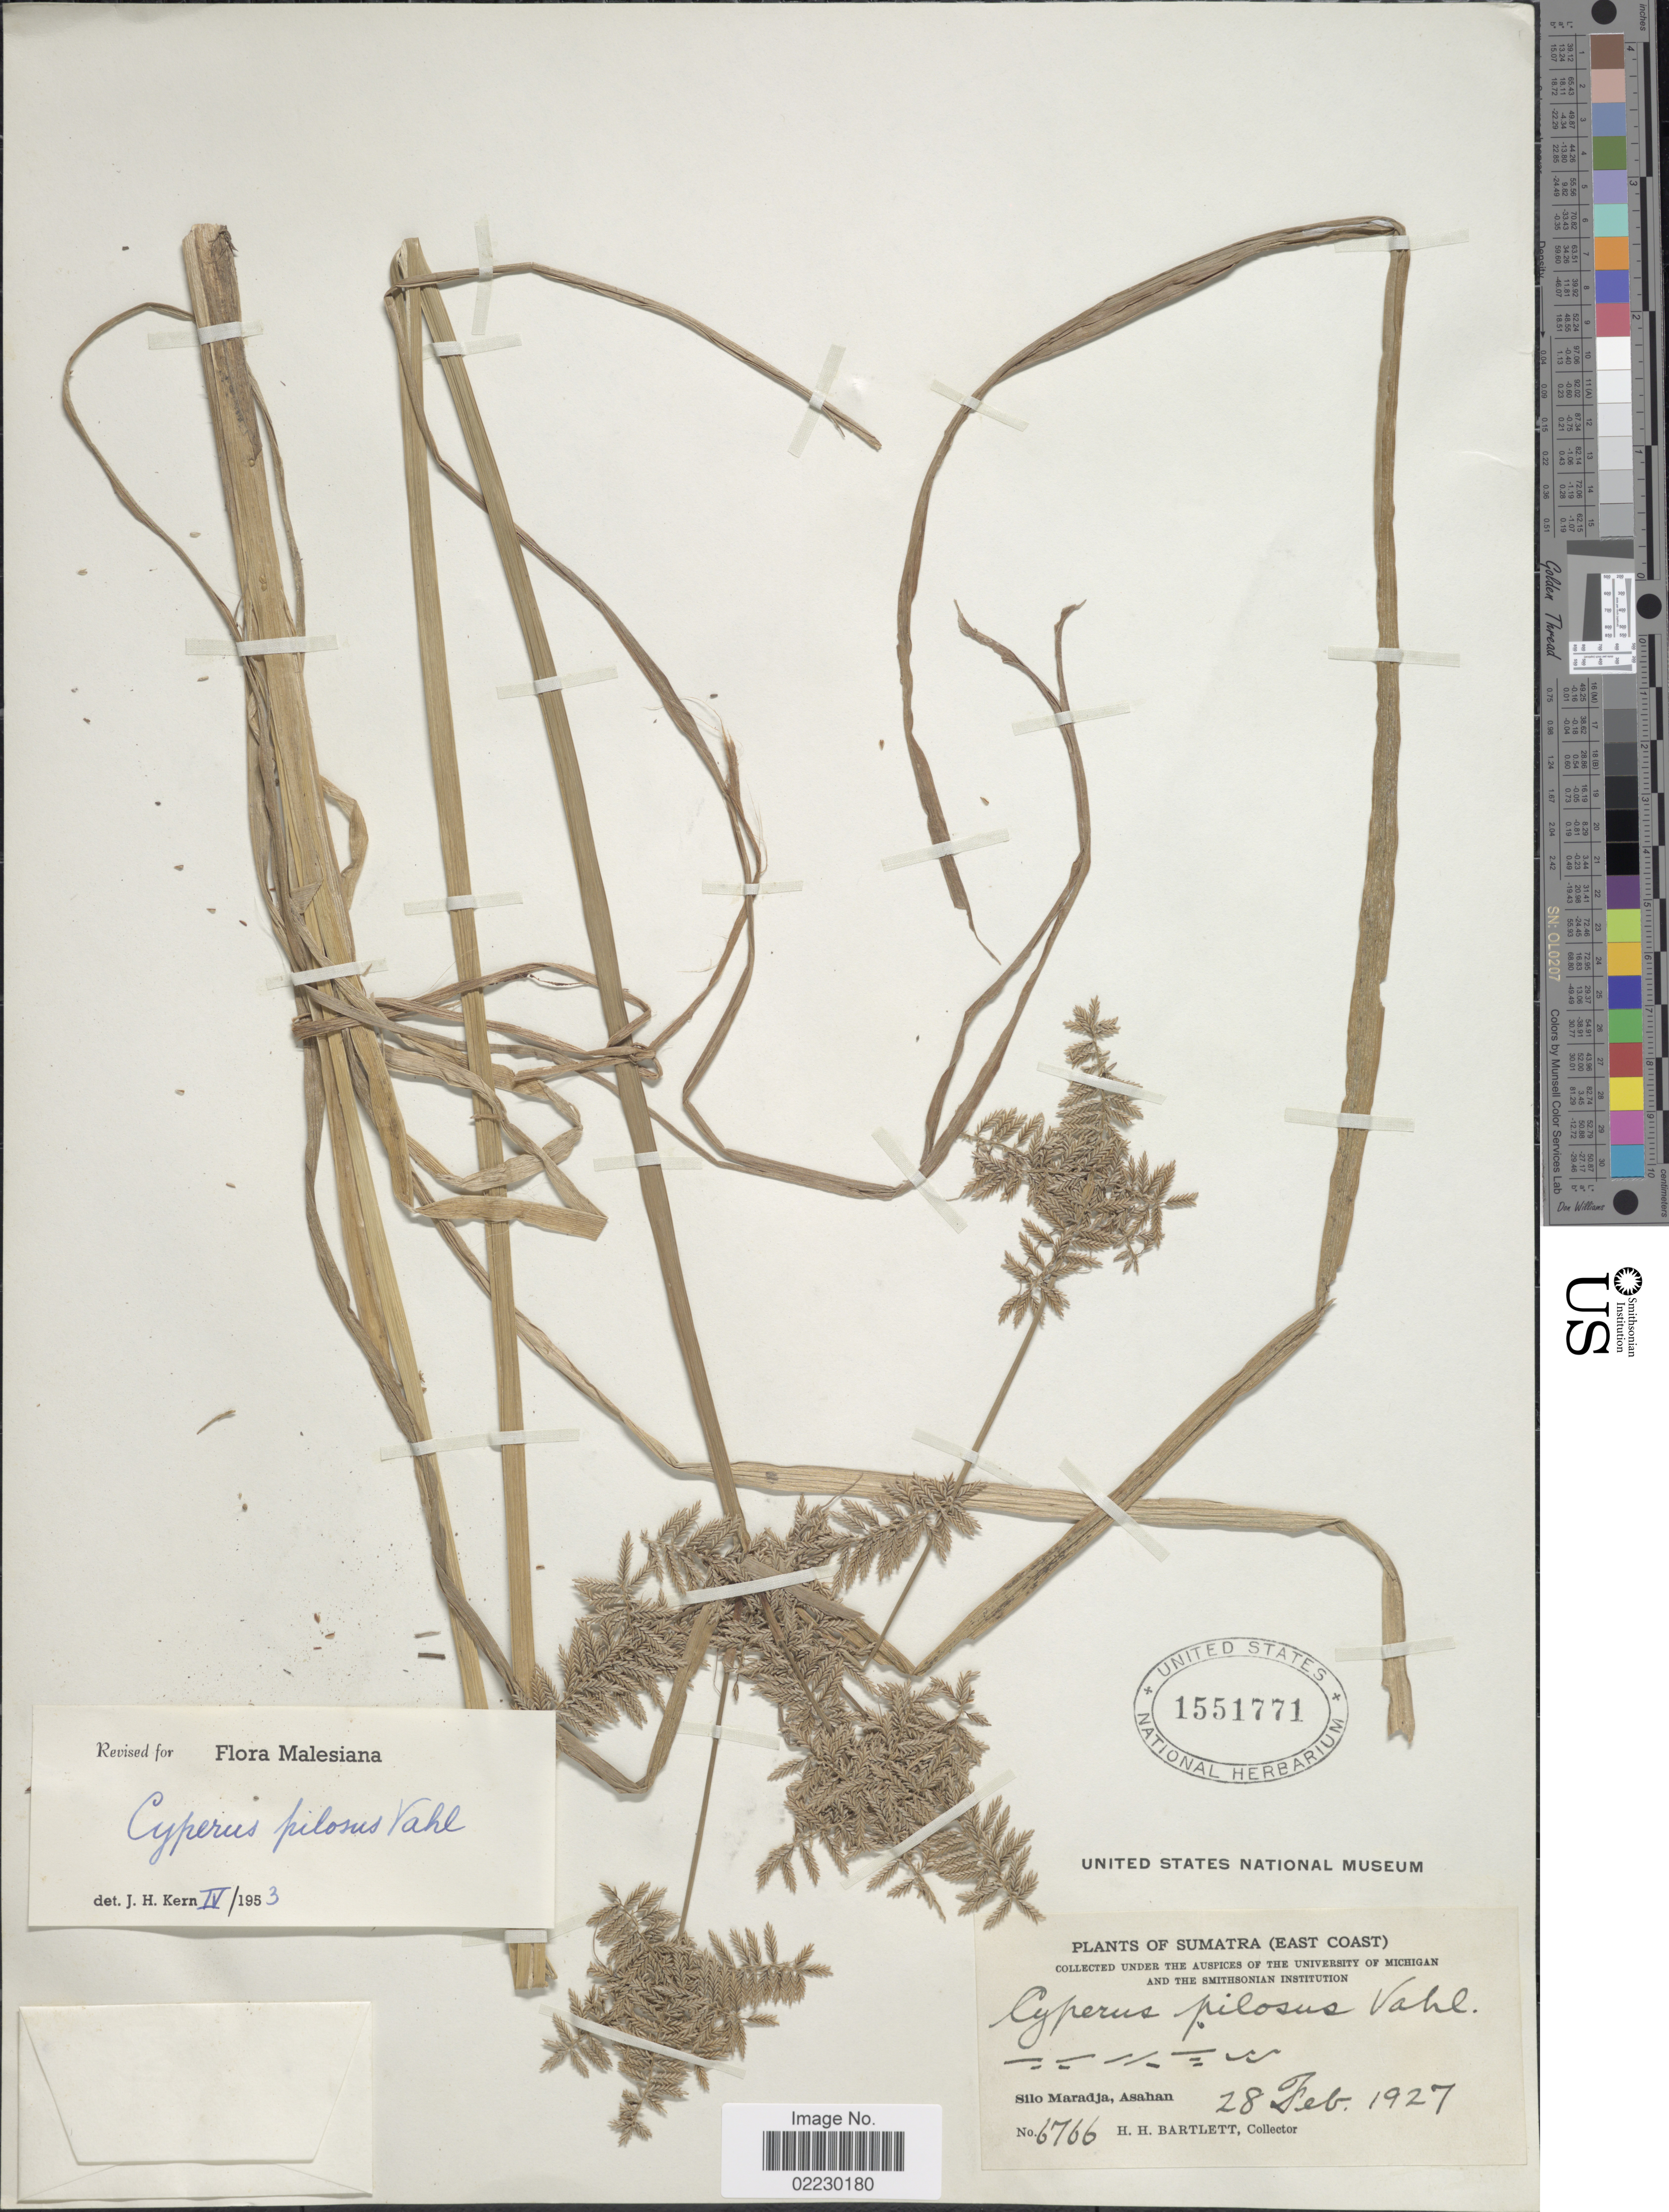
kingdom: Plantae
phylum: Tracheophyta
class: Liliopsida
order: Poales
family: Cyperaceae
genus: Cyperus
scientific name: Cyperus pilosus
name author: Vahl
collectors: H. H. Bartlett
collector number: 61766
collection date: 1927-02-28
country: Indonesia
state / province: Sumatra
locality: Silo Maradja, Asahan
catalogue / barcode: US 1551771